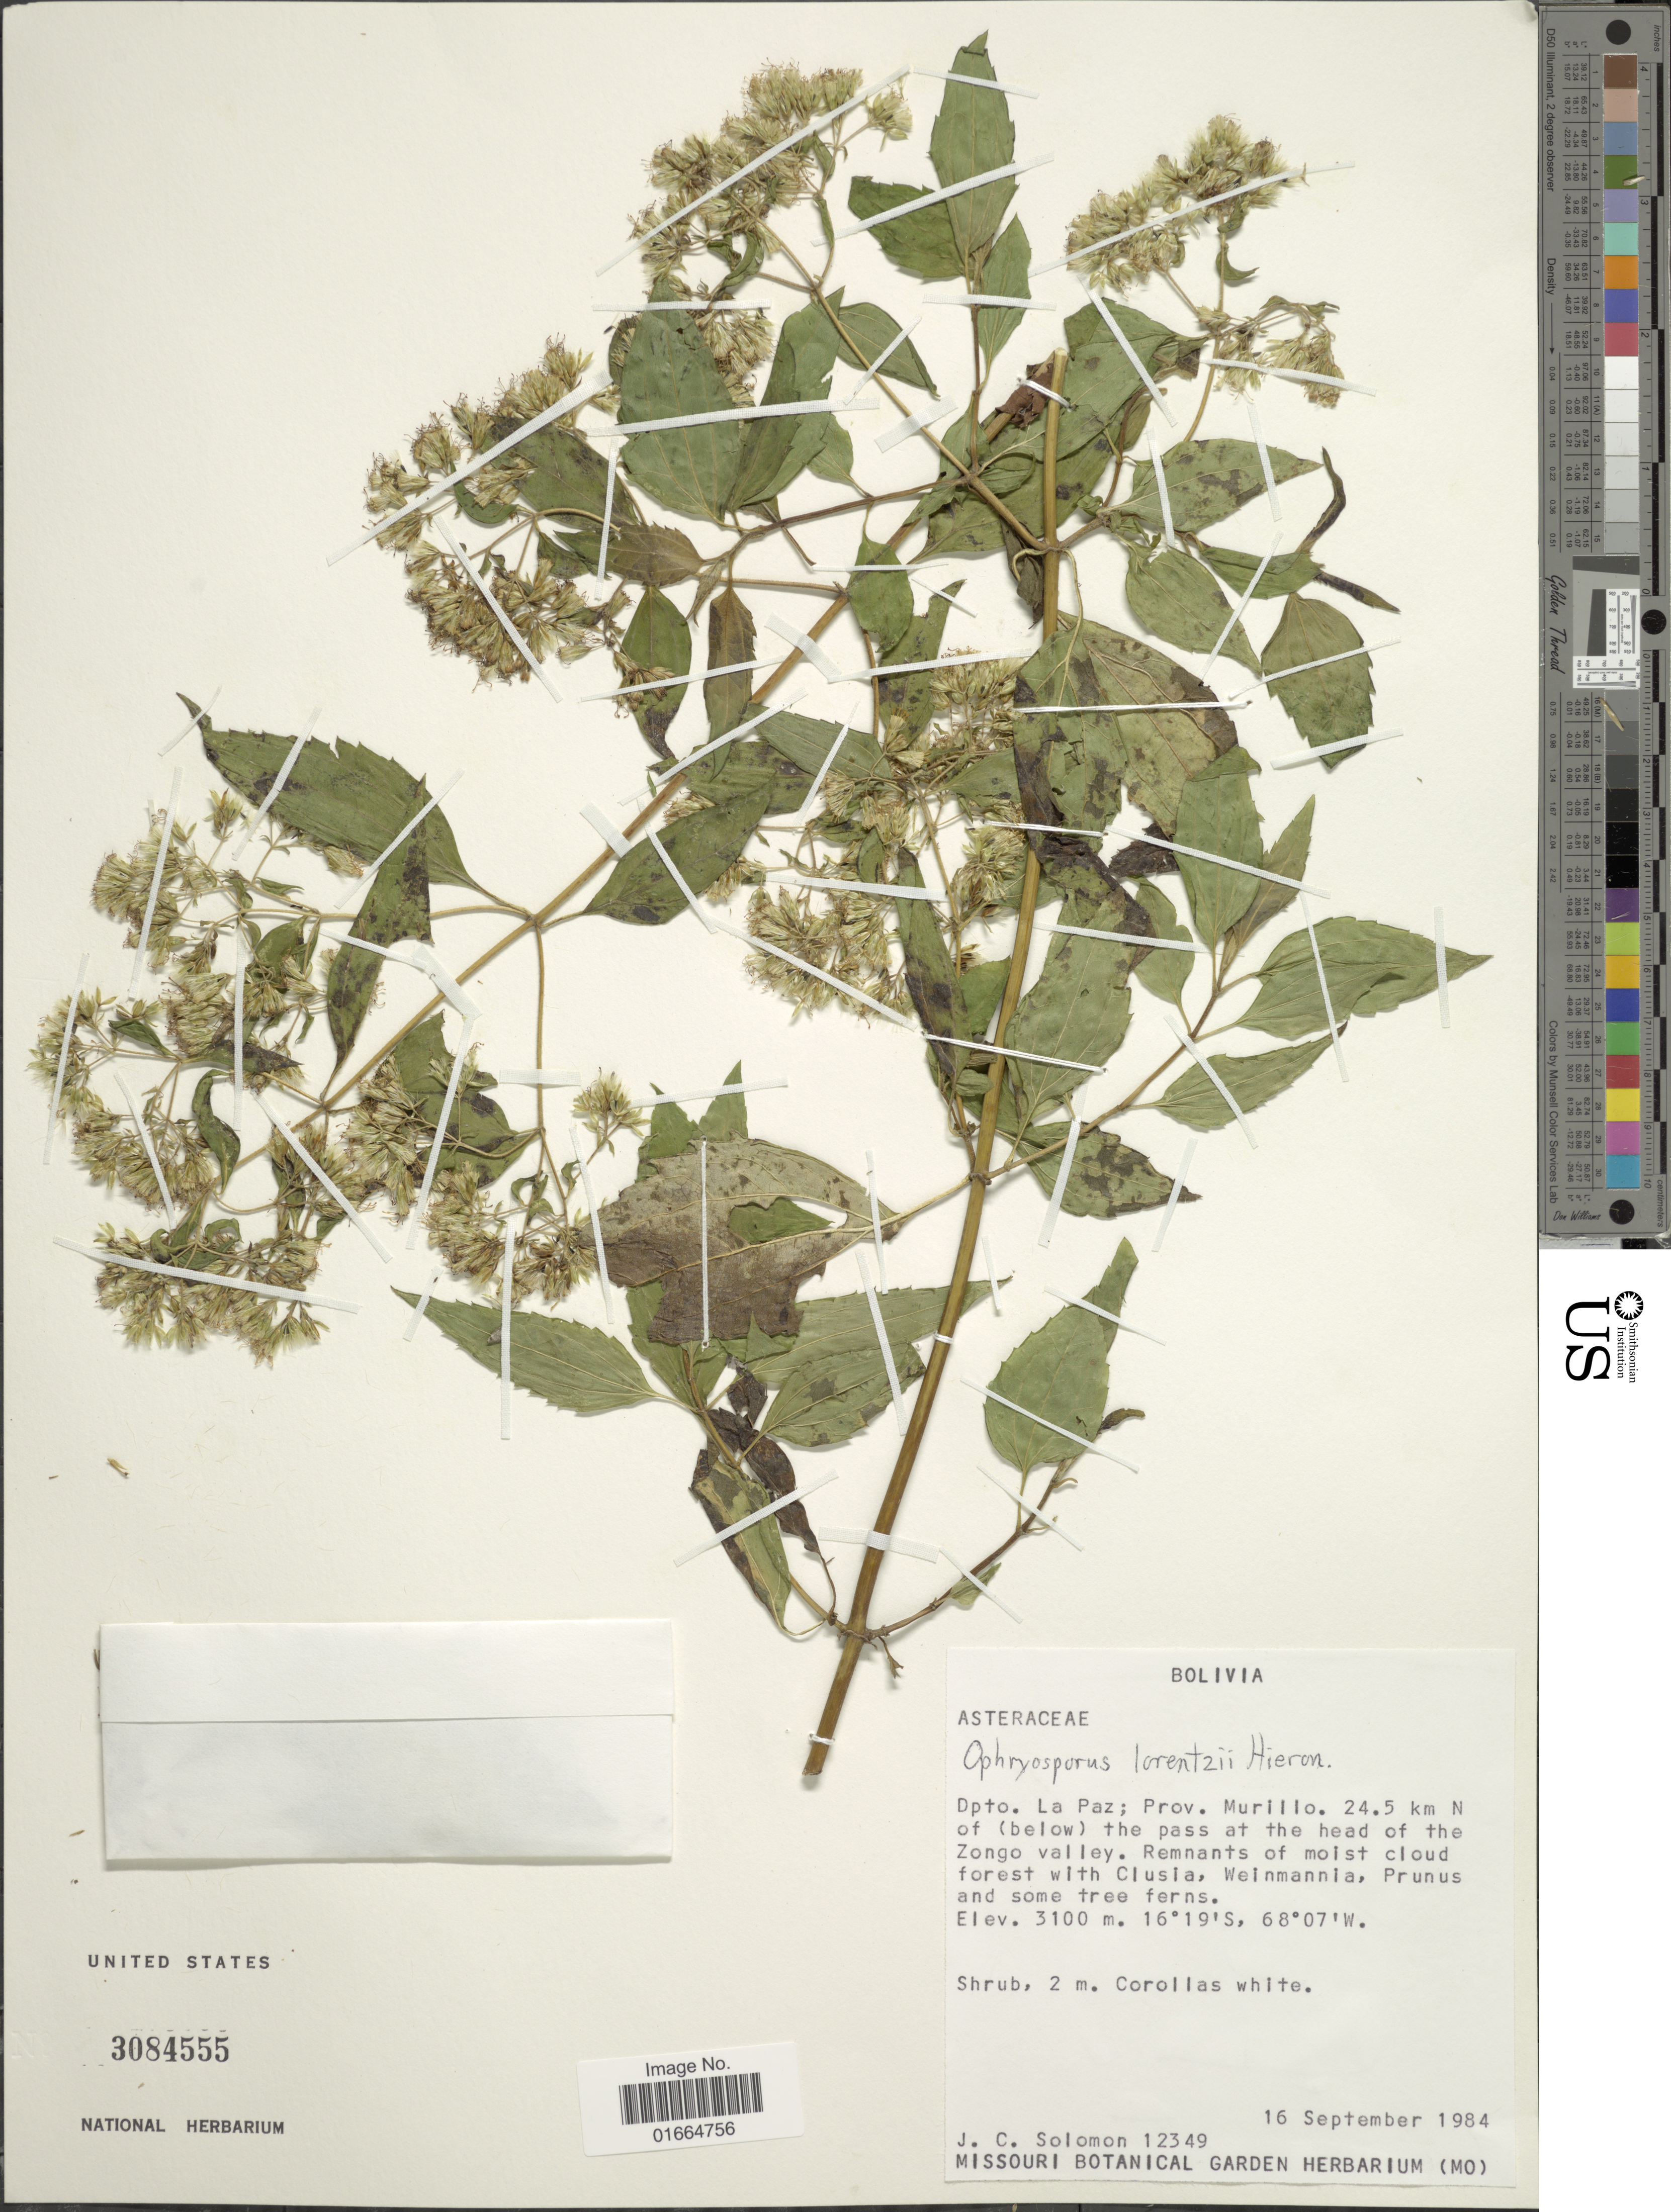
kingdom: Plantae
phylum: Tracheophyta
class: Magnoliopsida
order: Asterales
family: Asteraceae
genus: Ophryosporus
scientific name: Ophryosporus lorentzii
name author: Hieron.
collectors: J. C. Solomon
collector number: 12349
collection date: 1984-09-16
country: Bolivia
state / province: La Paz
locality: Dpto. La Paz; Prov. Muri [llo, 24.5 km N of (below) the pass at the head of the Zongo valley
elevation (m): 3100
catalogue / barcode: US 3084555